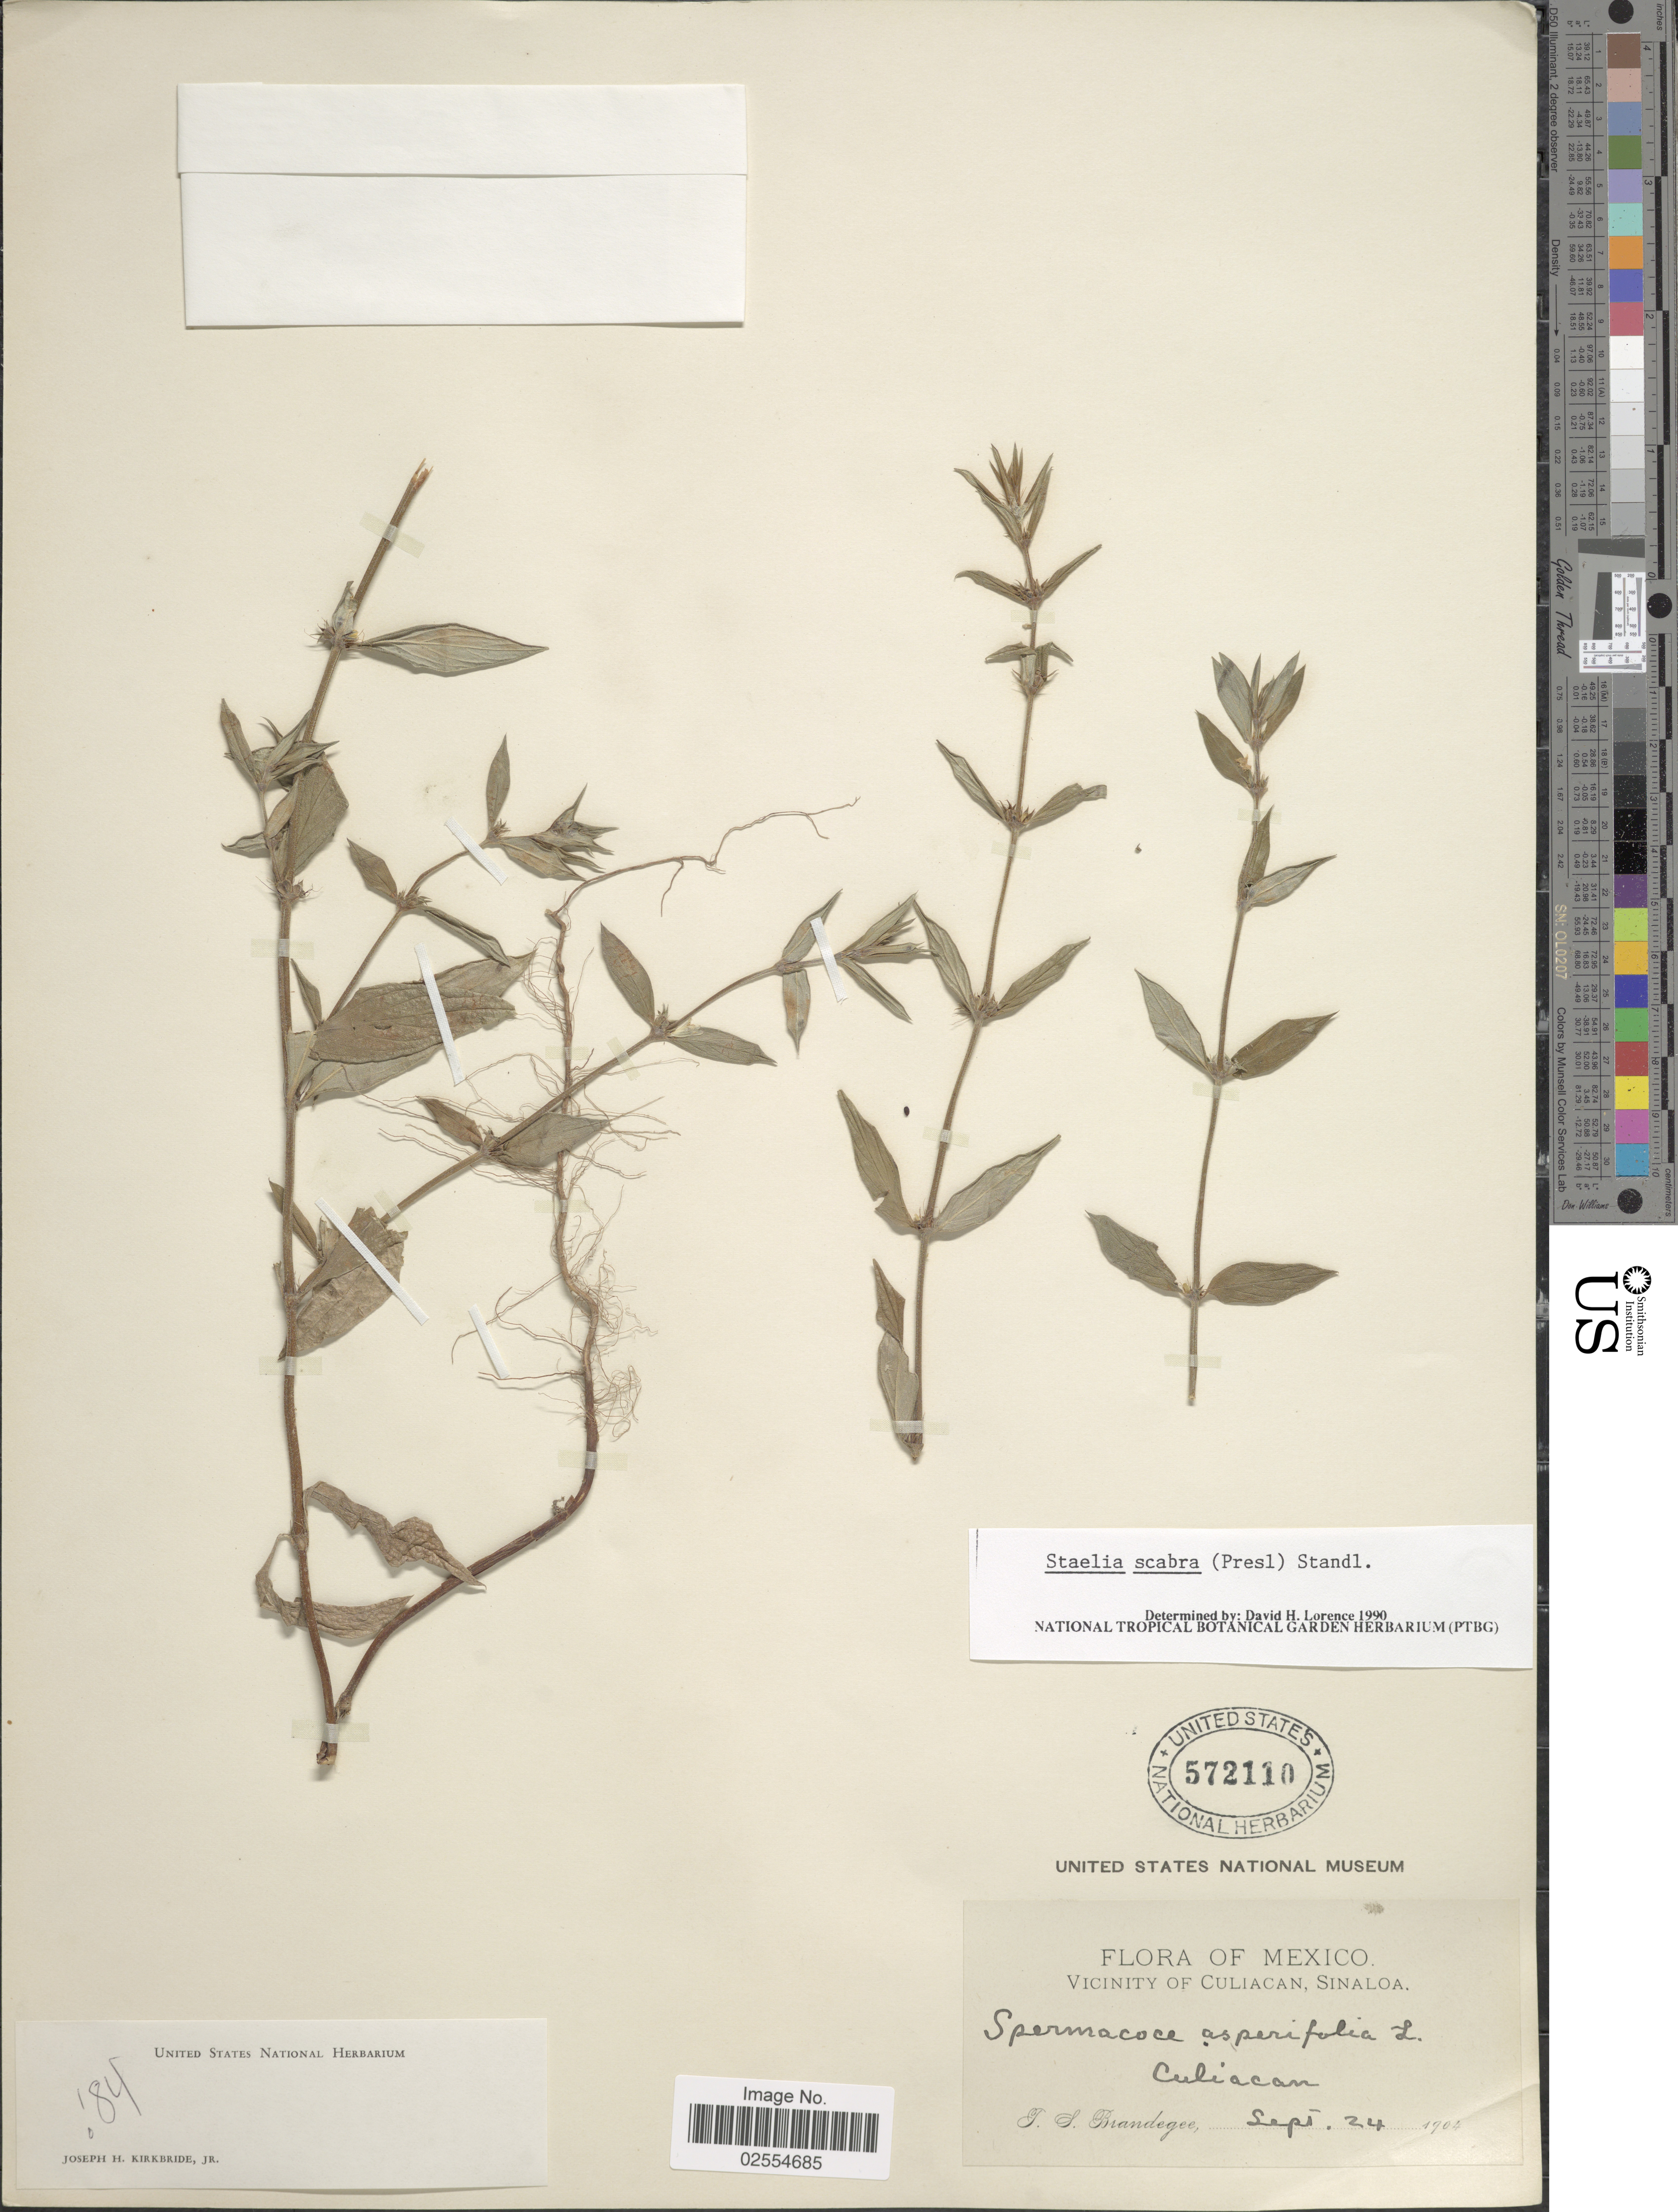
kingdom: Plantae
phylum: Tracheophyta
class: Magnoliopsida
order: Gentianales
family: Rubiaceae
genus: Staelia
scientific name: Staelia scabra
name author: (C. Presl) Standl.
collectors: T. S. Brandegee (herbarium)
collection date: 1904-09-24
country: Mexico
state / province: Sinaloa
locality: Vicinity of Culiacan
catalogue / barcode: US 572110